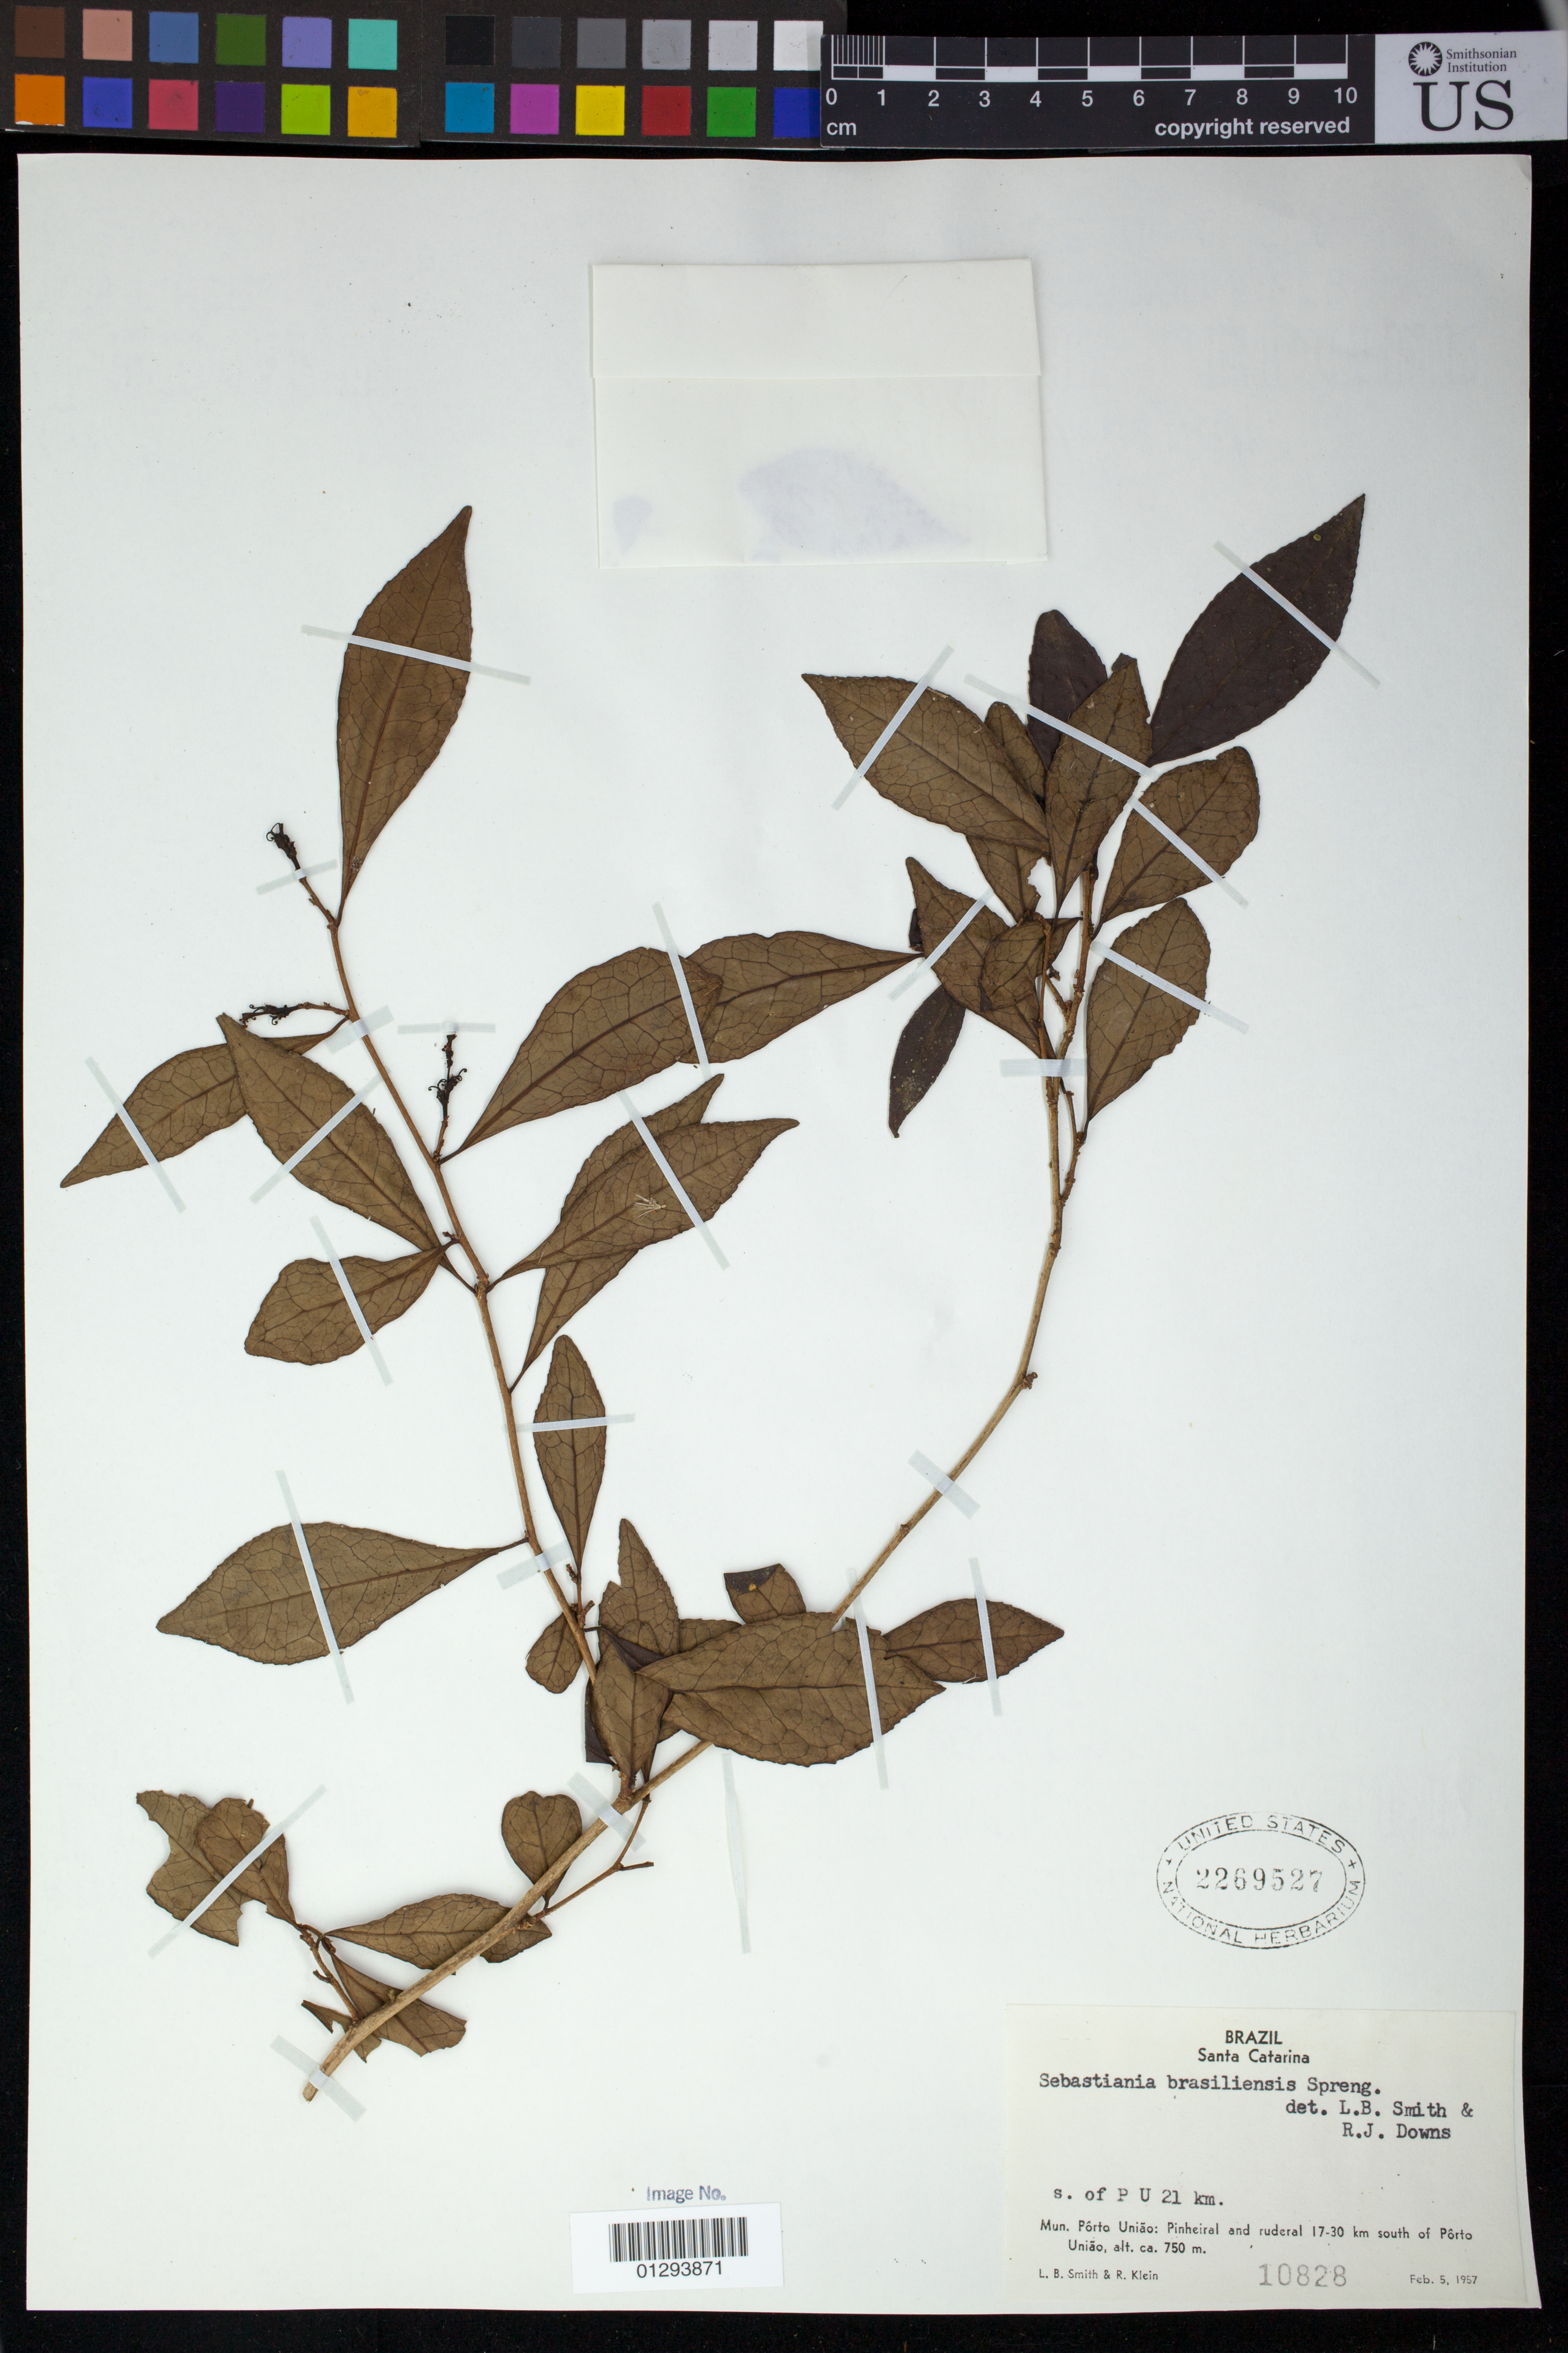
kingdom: Plantae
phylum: Tracheophyta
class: Magnoliopsida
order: Malpighiales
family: Euphorbiaceae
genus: Sebastiania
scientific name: Sebastiania brasiliensis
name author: Spreng.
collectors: R. M. Klein & L. Smith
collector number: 10828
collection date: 1957-02-05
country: Brazil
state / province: Santa Catarina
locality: Mun. Porto Uniao: Pinheiral and ruderal 17-30 km south of Porto Uniao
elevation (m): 750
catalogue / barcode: US 2269527